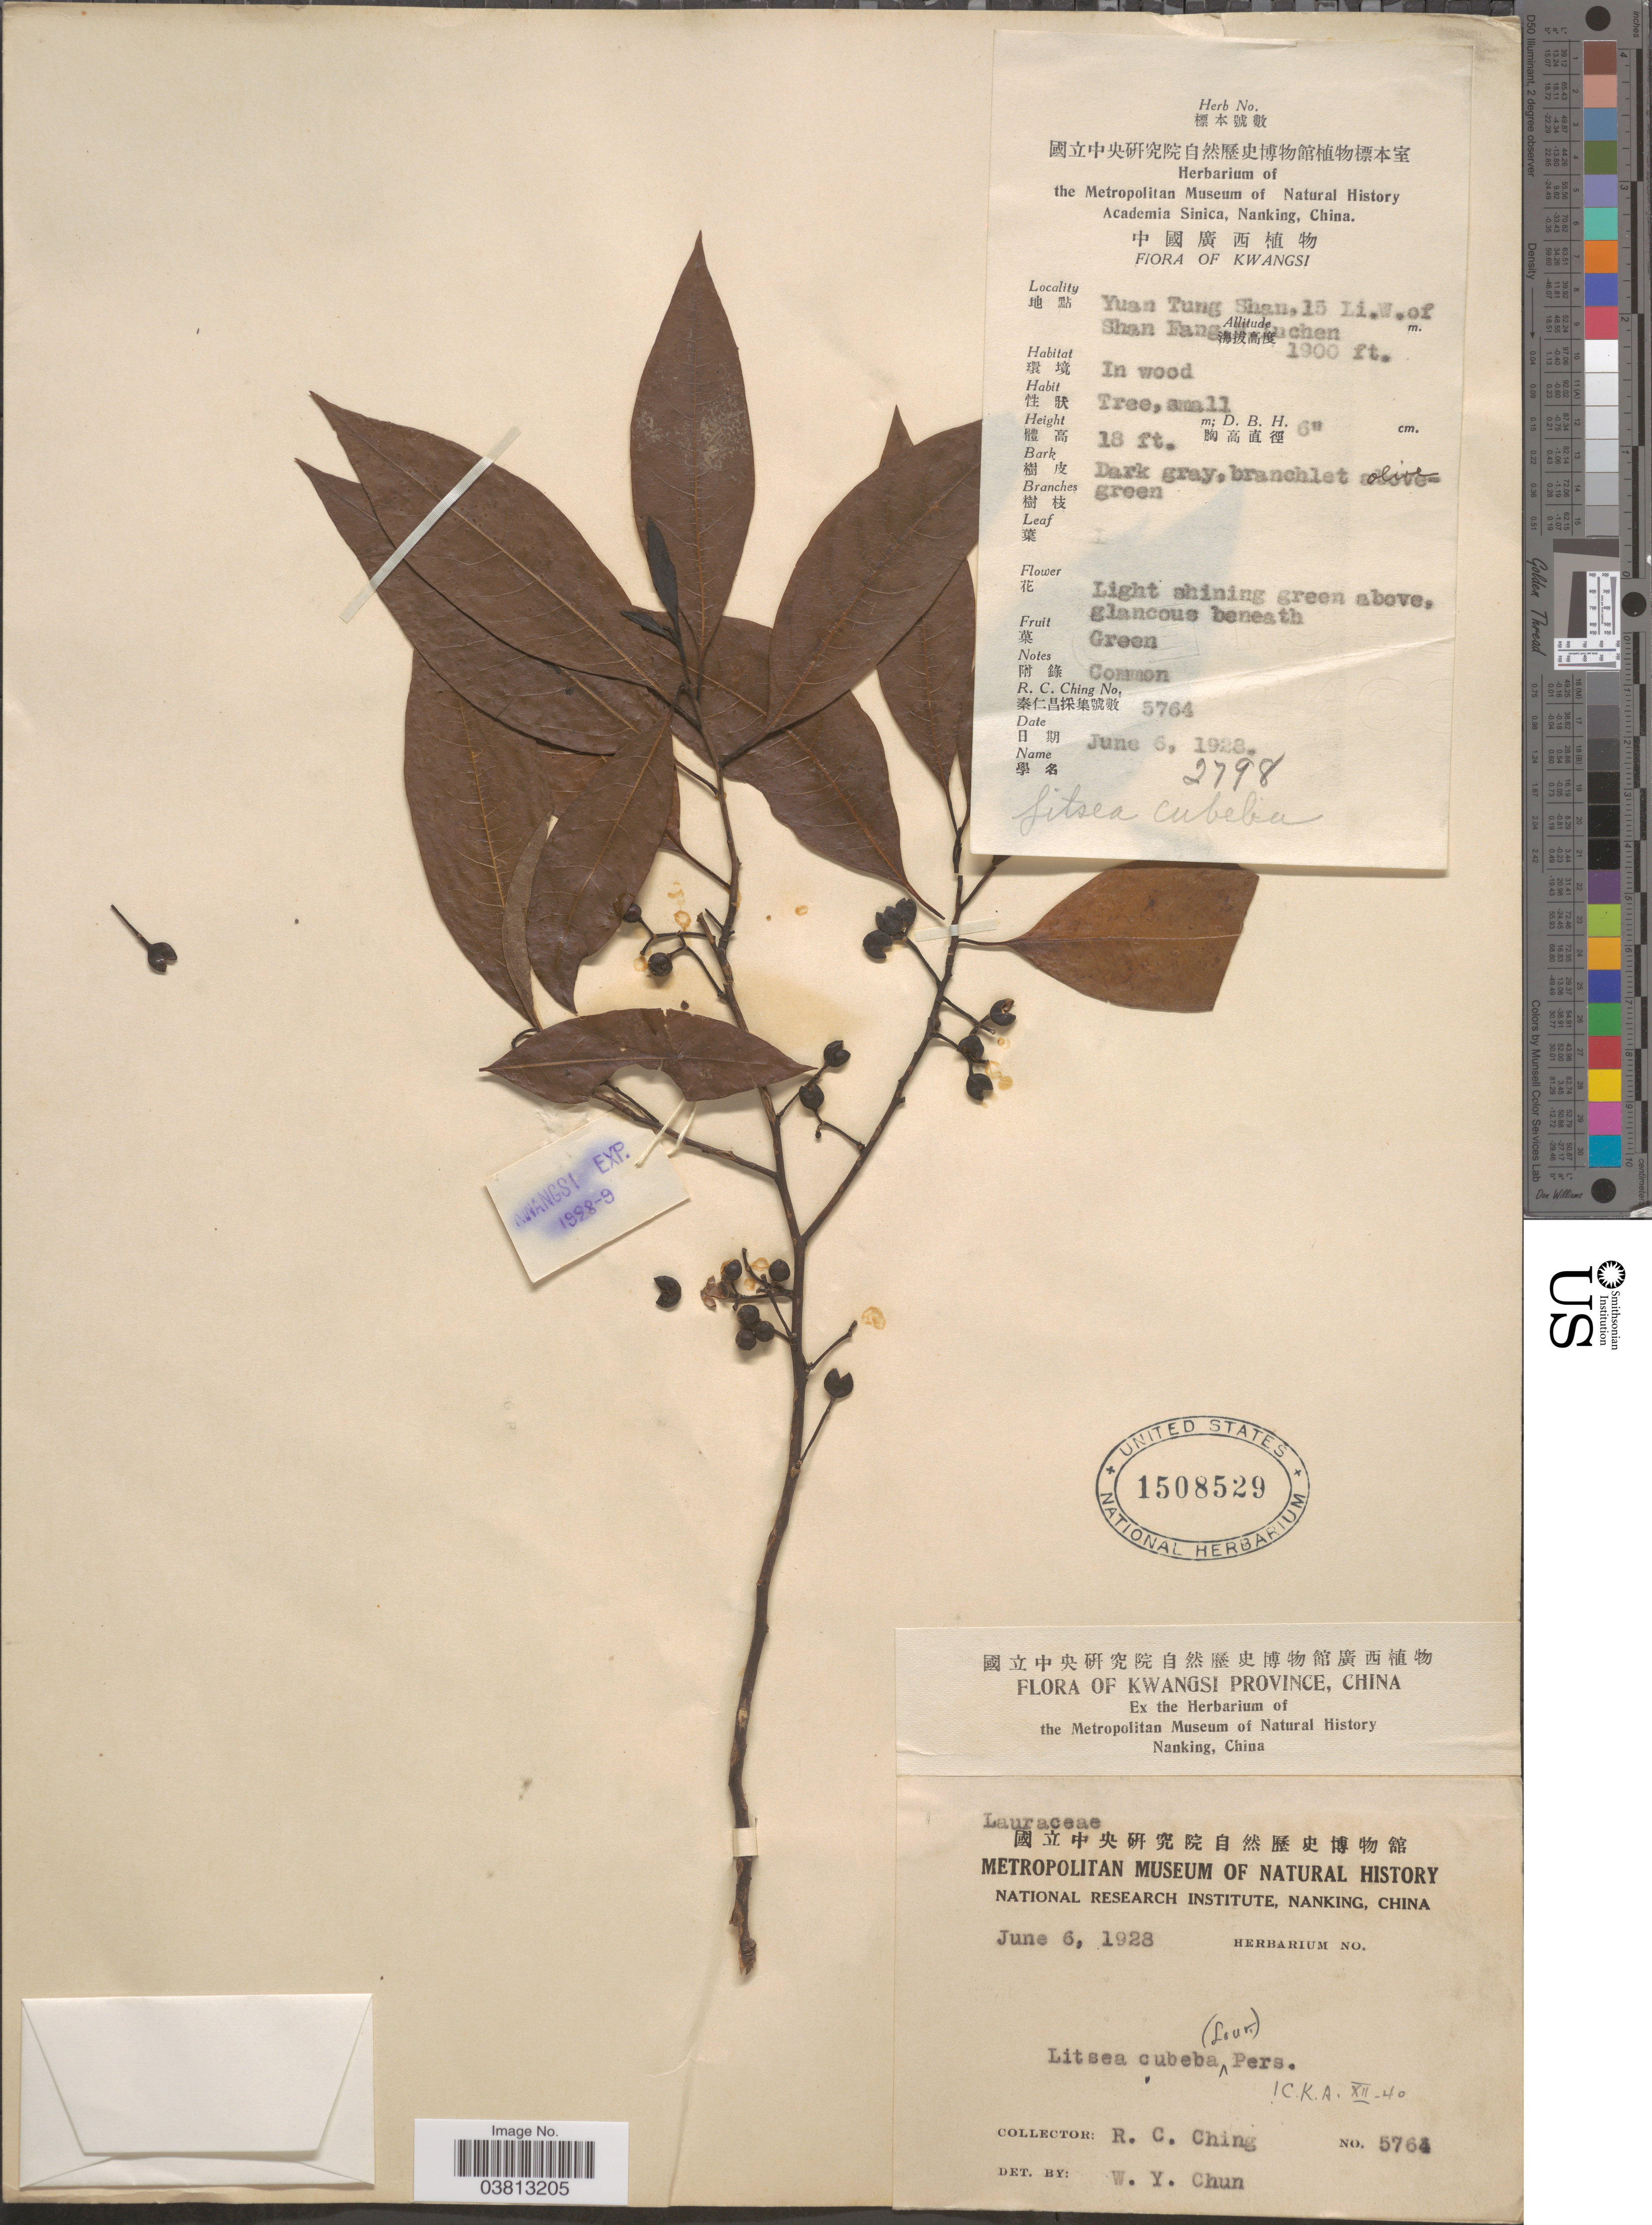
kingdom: Plantae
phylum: Tracheophyta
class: Magnoliopsida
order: Laurales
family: Lauraceae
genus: Litsea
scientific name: Litsea cubeba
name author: (Lour.) Pers.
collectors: R. C. Ching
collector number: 5764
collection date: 1928-06-06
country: China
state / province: Guangxi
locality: Kwangsi Province. Yuan Tung Shan, 15 Li.W. of Shan Fang [illegible text]uchen.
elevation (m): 579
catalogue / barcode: US 1508529